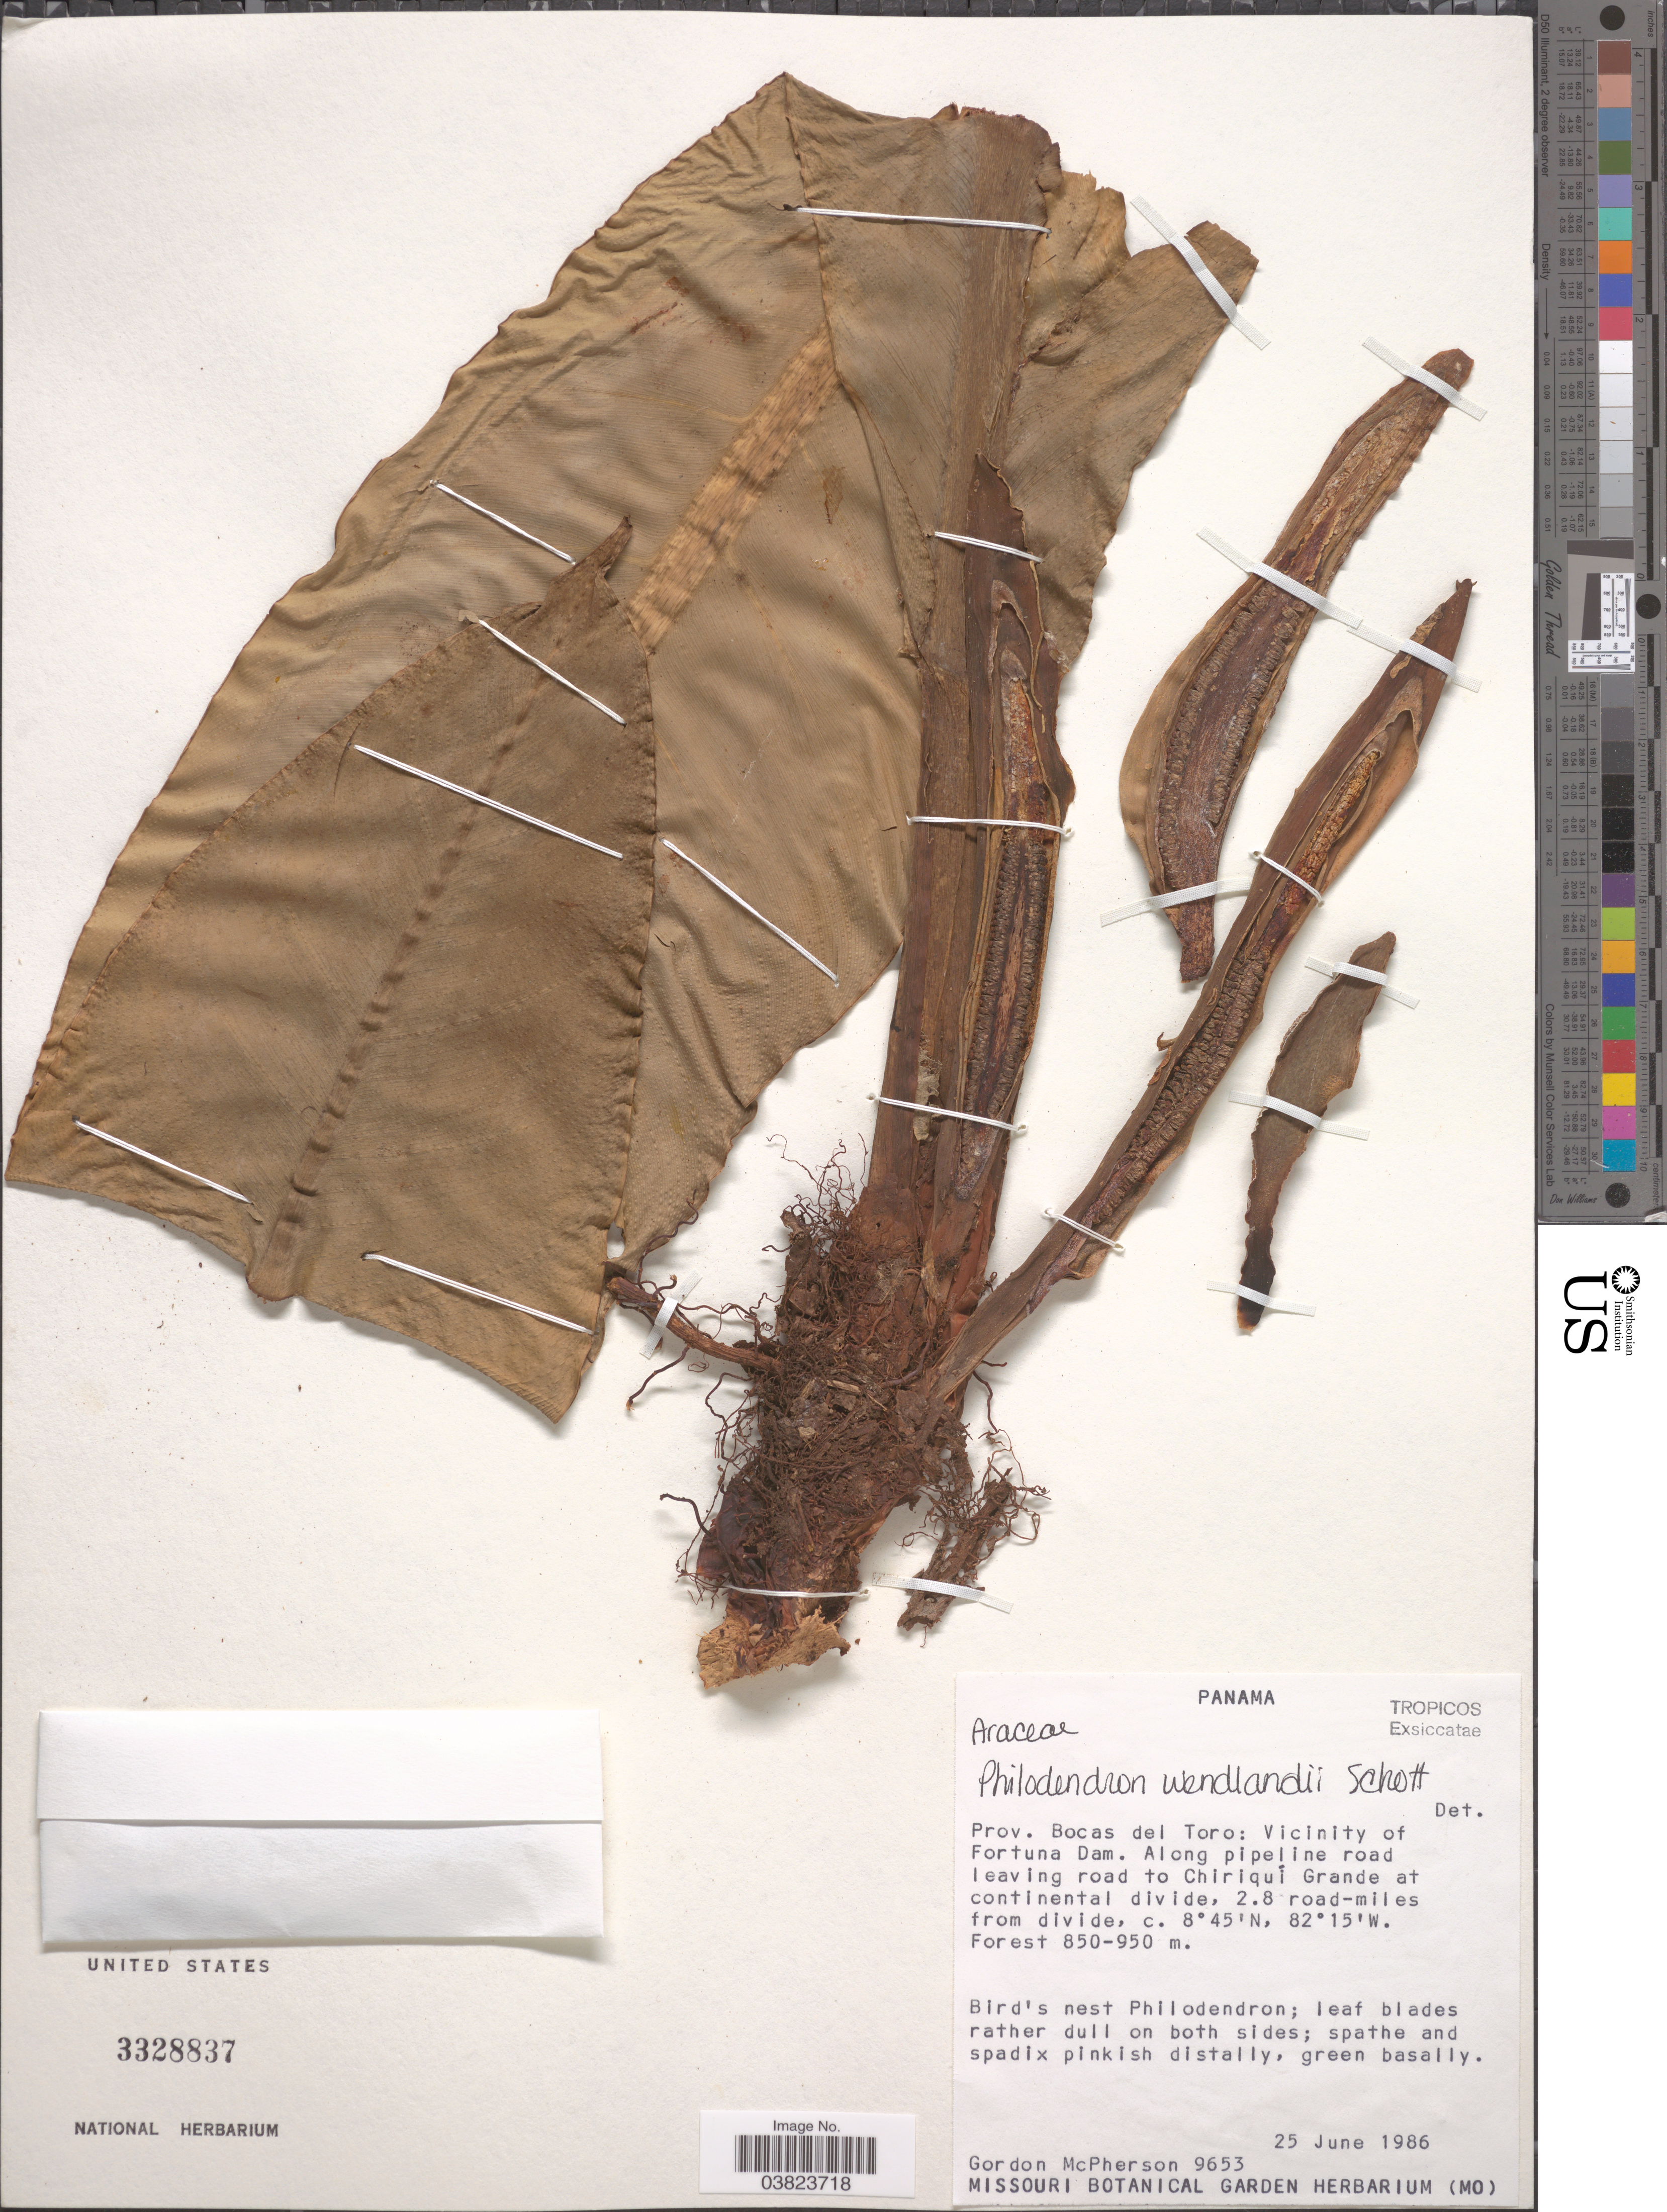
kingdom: Plantae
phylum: Tracheophyta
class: Liliopsida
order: Alismatales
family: Araceae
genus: Philodendron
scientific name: Philodendron wendlandii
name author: Schott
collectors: G. D. McPherson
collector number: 9653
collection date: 1986-06-25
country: Panama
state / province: Bocas del Toro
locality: Vicinity of Fortuna Dam. Along pipeline road leaving road to Chiriquí Grande at continental divide, 2.8 road-miles from divide.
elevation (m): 850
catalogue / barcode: US 3328837